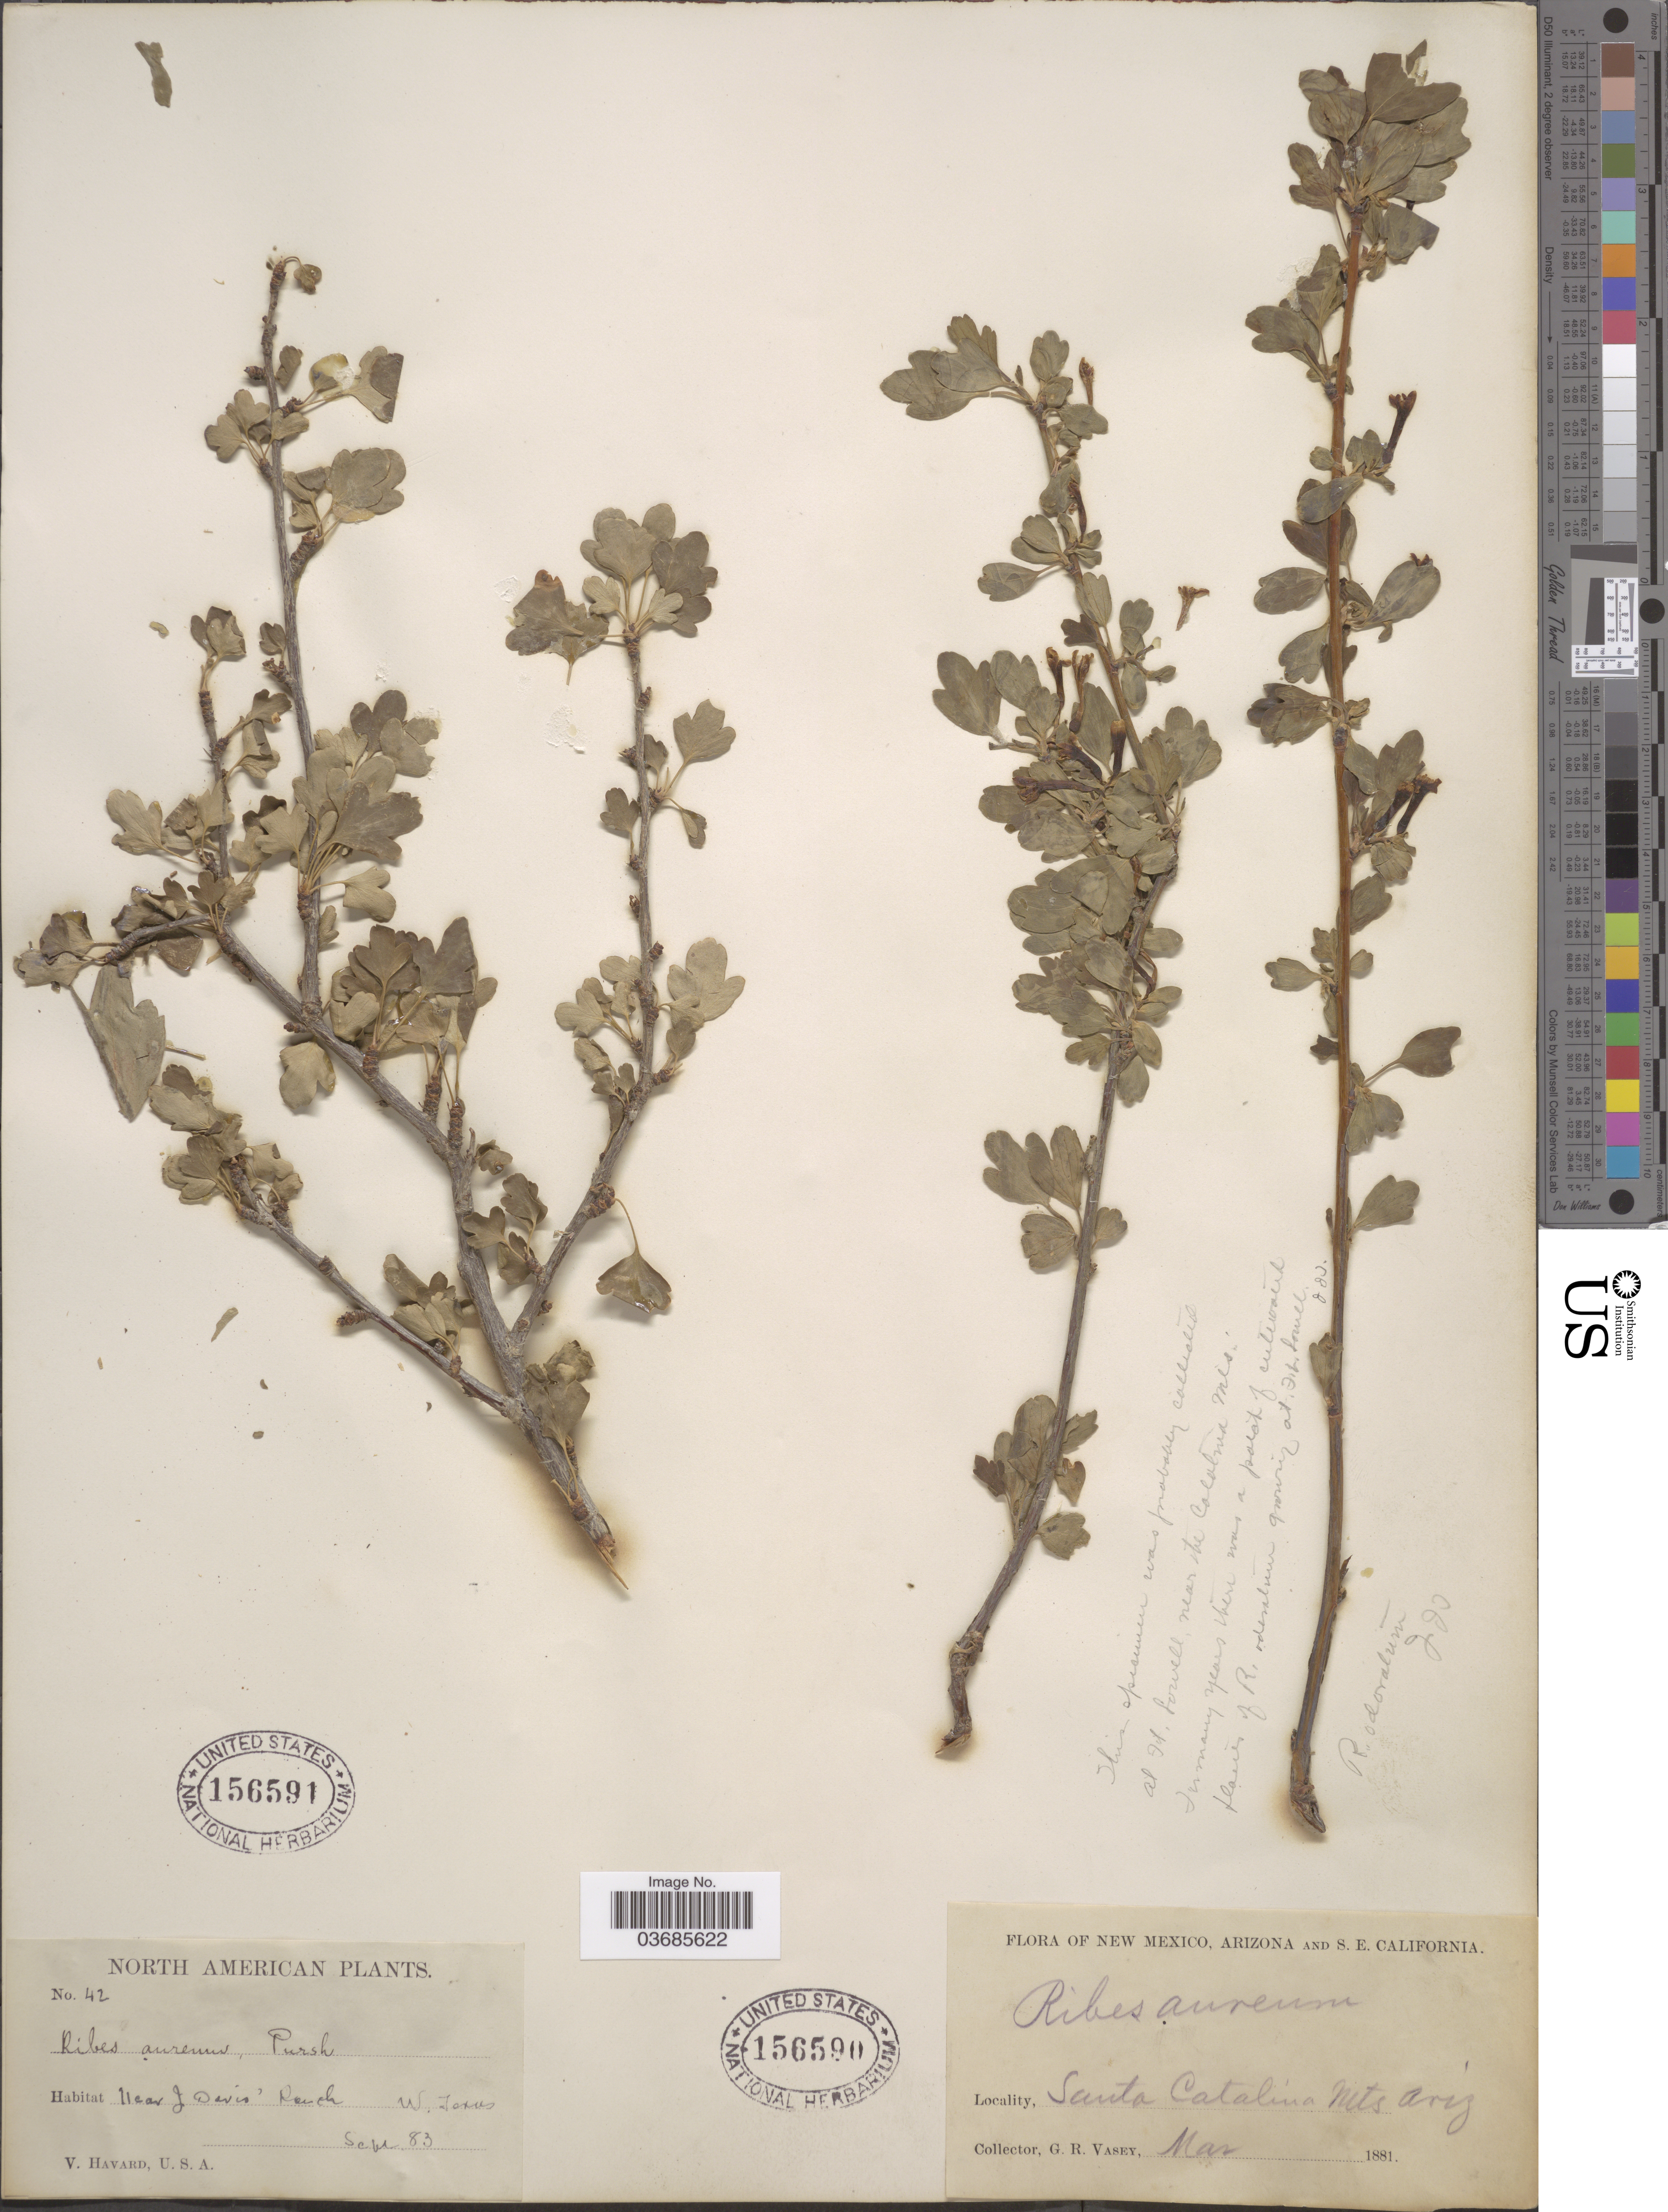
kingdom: Plantae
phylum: Tracheophyta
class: Magnoliopsida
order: Saxifragales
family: Grossulariaceae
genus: Ribes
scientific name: Ribes aureum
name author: Pursh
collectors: G. R. Vasey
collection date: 1881-03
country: United States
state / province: Arizona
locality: Santa Catalina Mts.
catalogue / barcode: US 156590